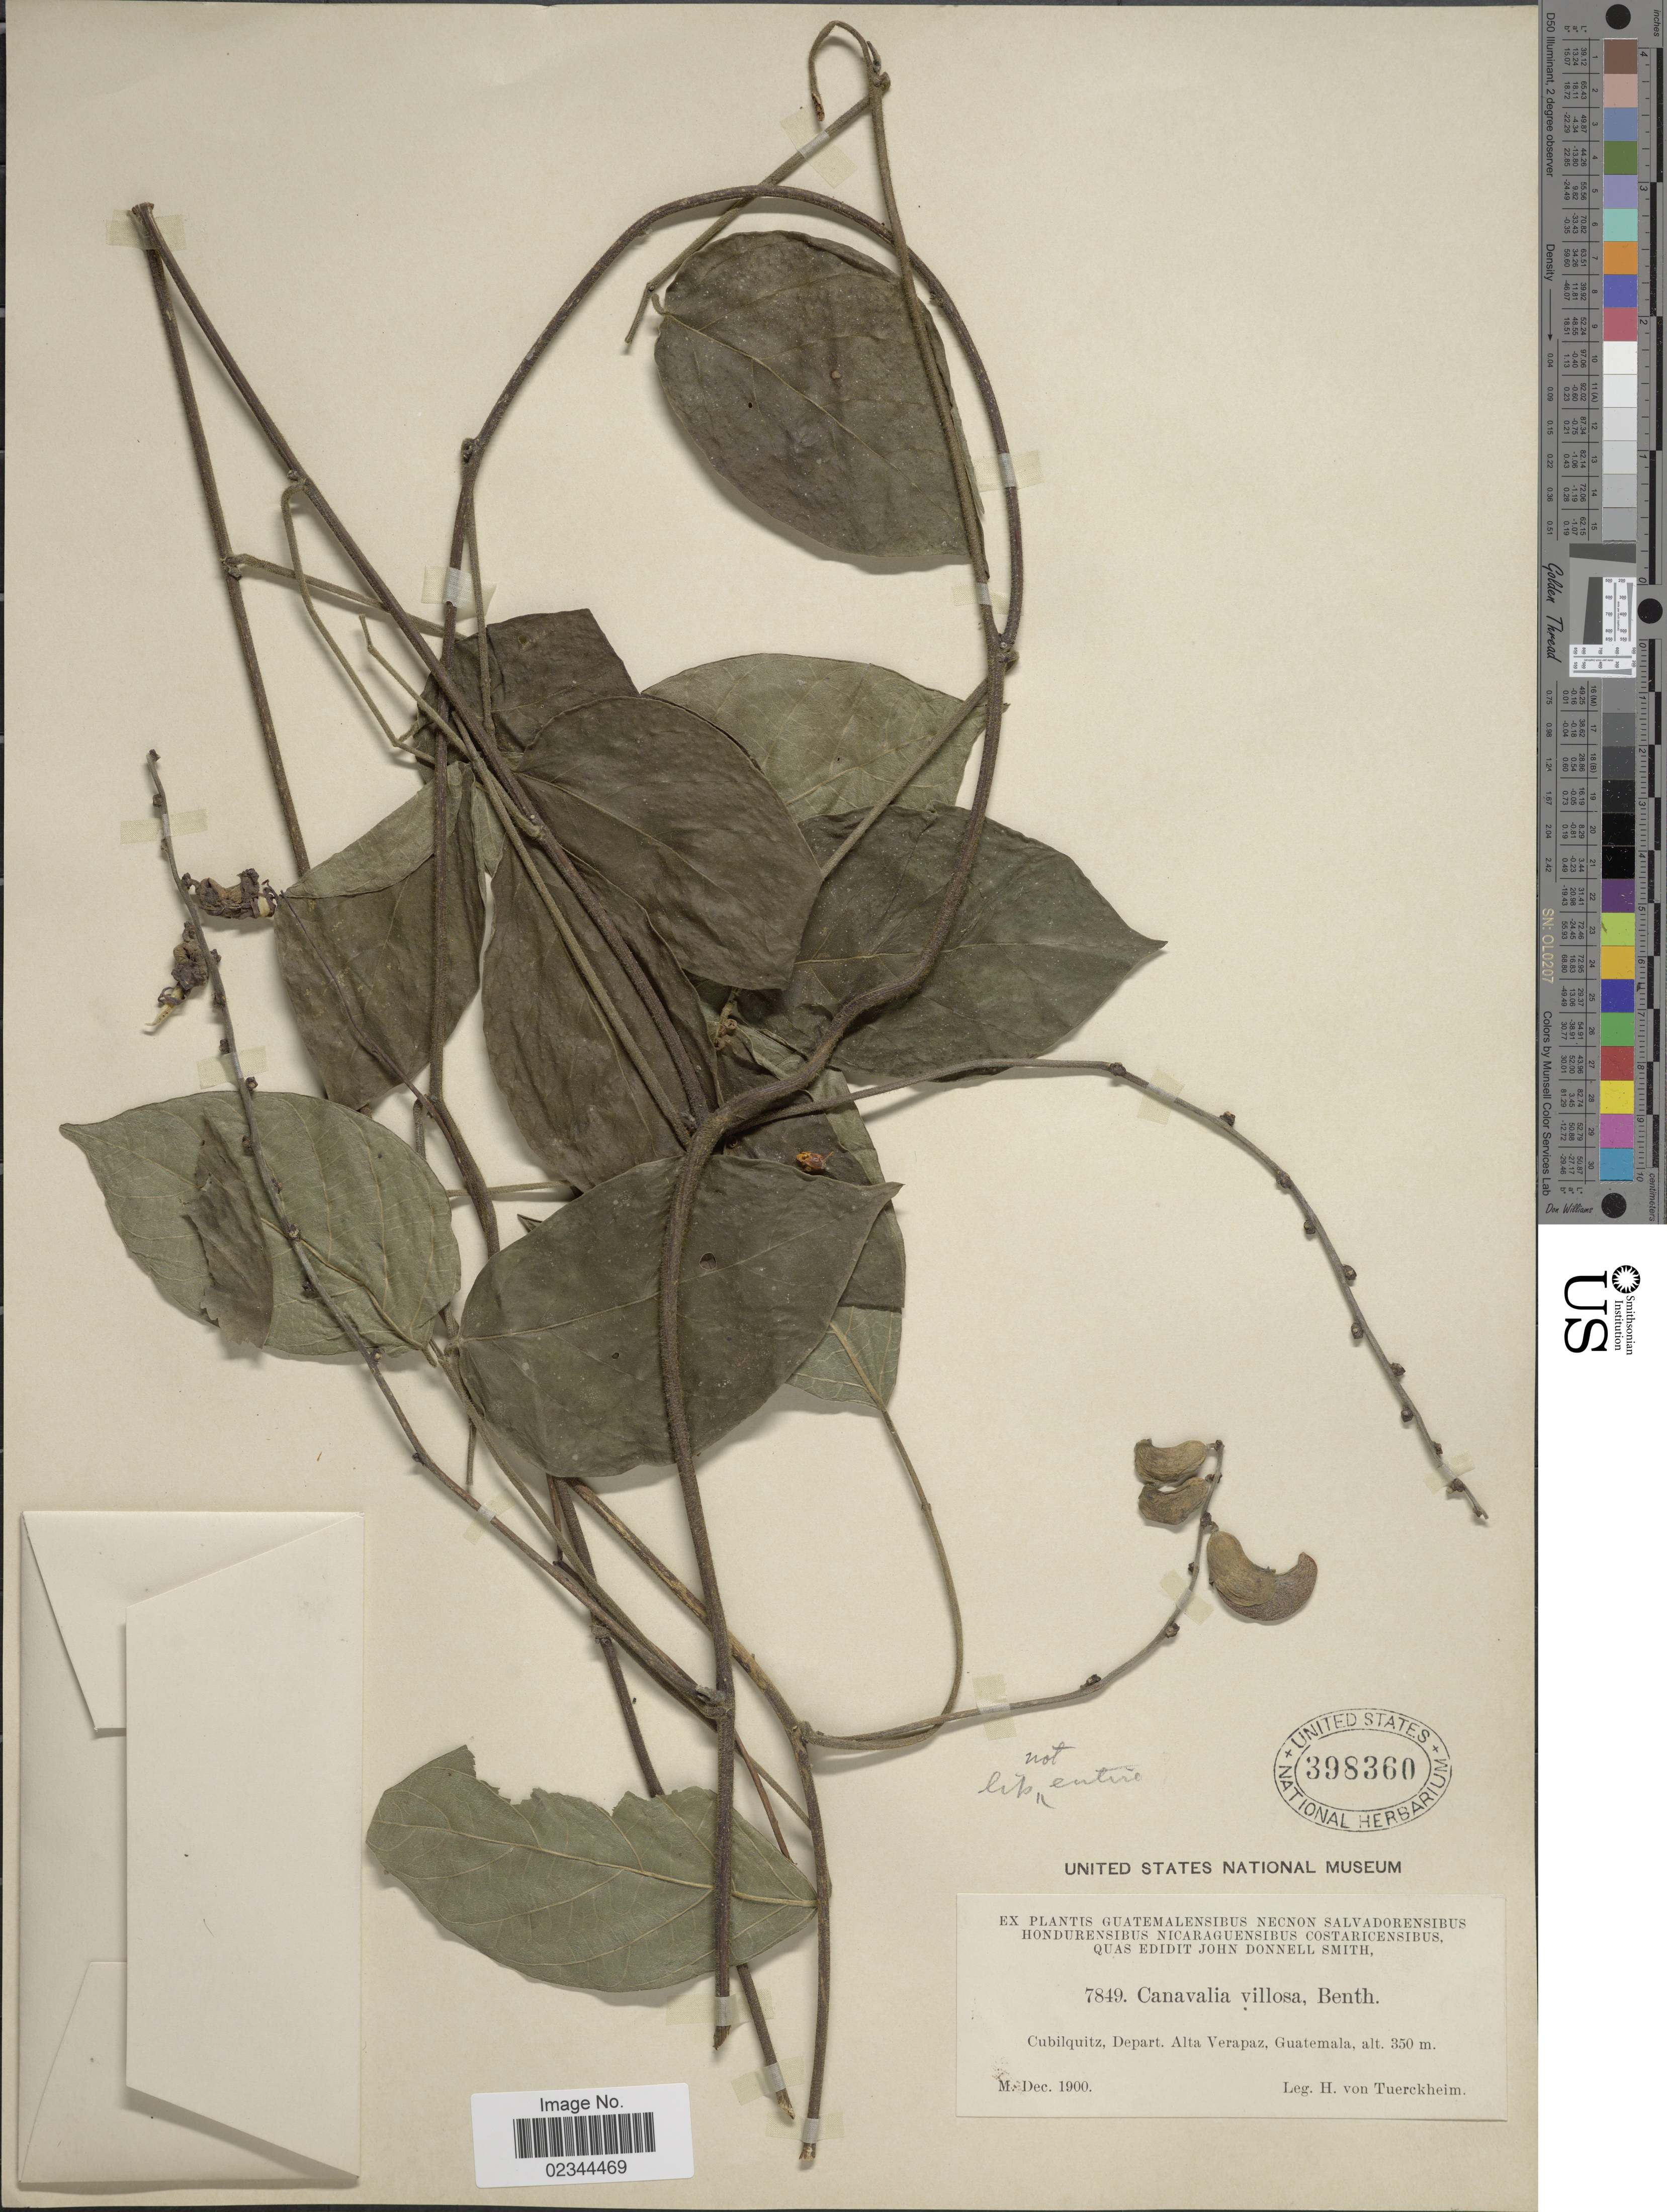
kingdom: Plantae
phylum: Tracheophyta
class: Magnoliopsida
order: Fabales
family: Fabaceae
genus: Canavalia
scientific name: Canavalia villosa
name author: Benth.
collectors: H. von Türckheim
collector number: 7849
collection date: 1900-12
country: Guatemala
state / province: Alta Verapaz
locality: Cubilquitz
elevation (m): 350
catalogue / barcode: US 398360